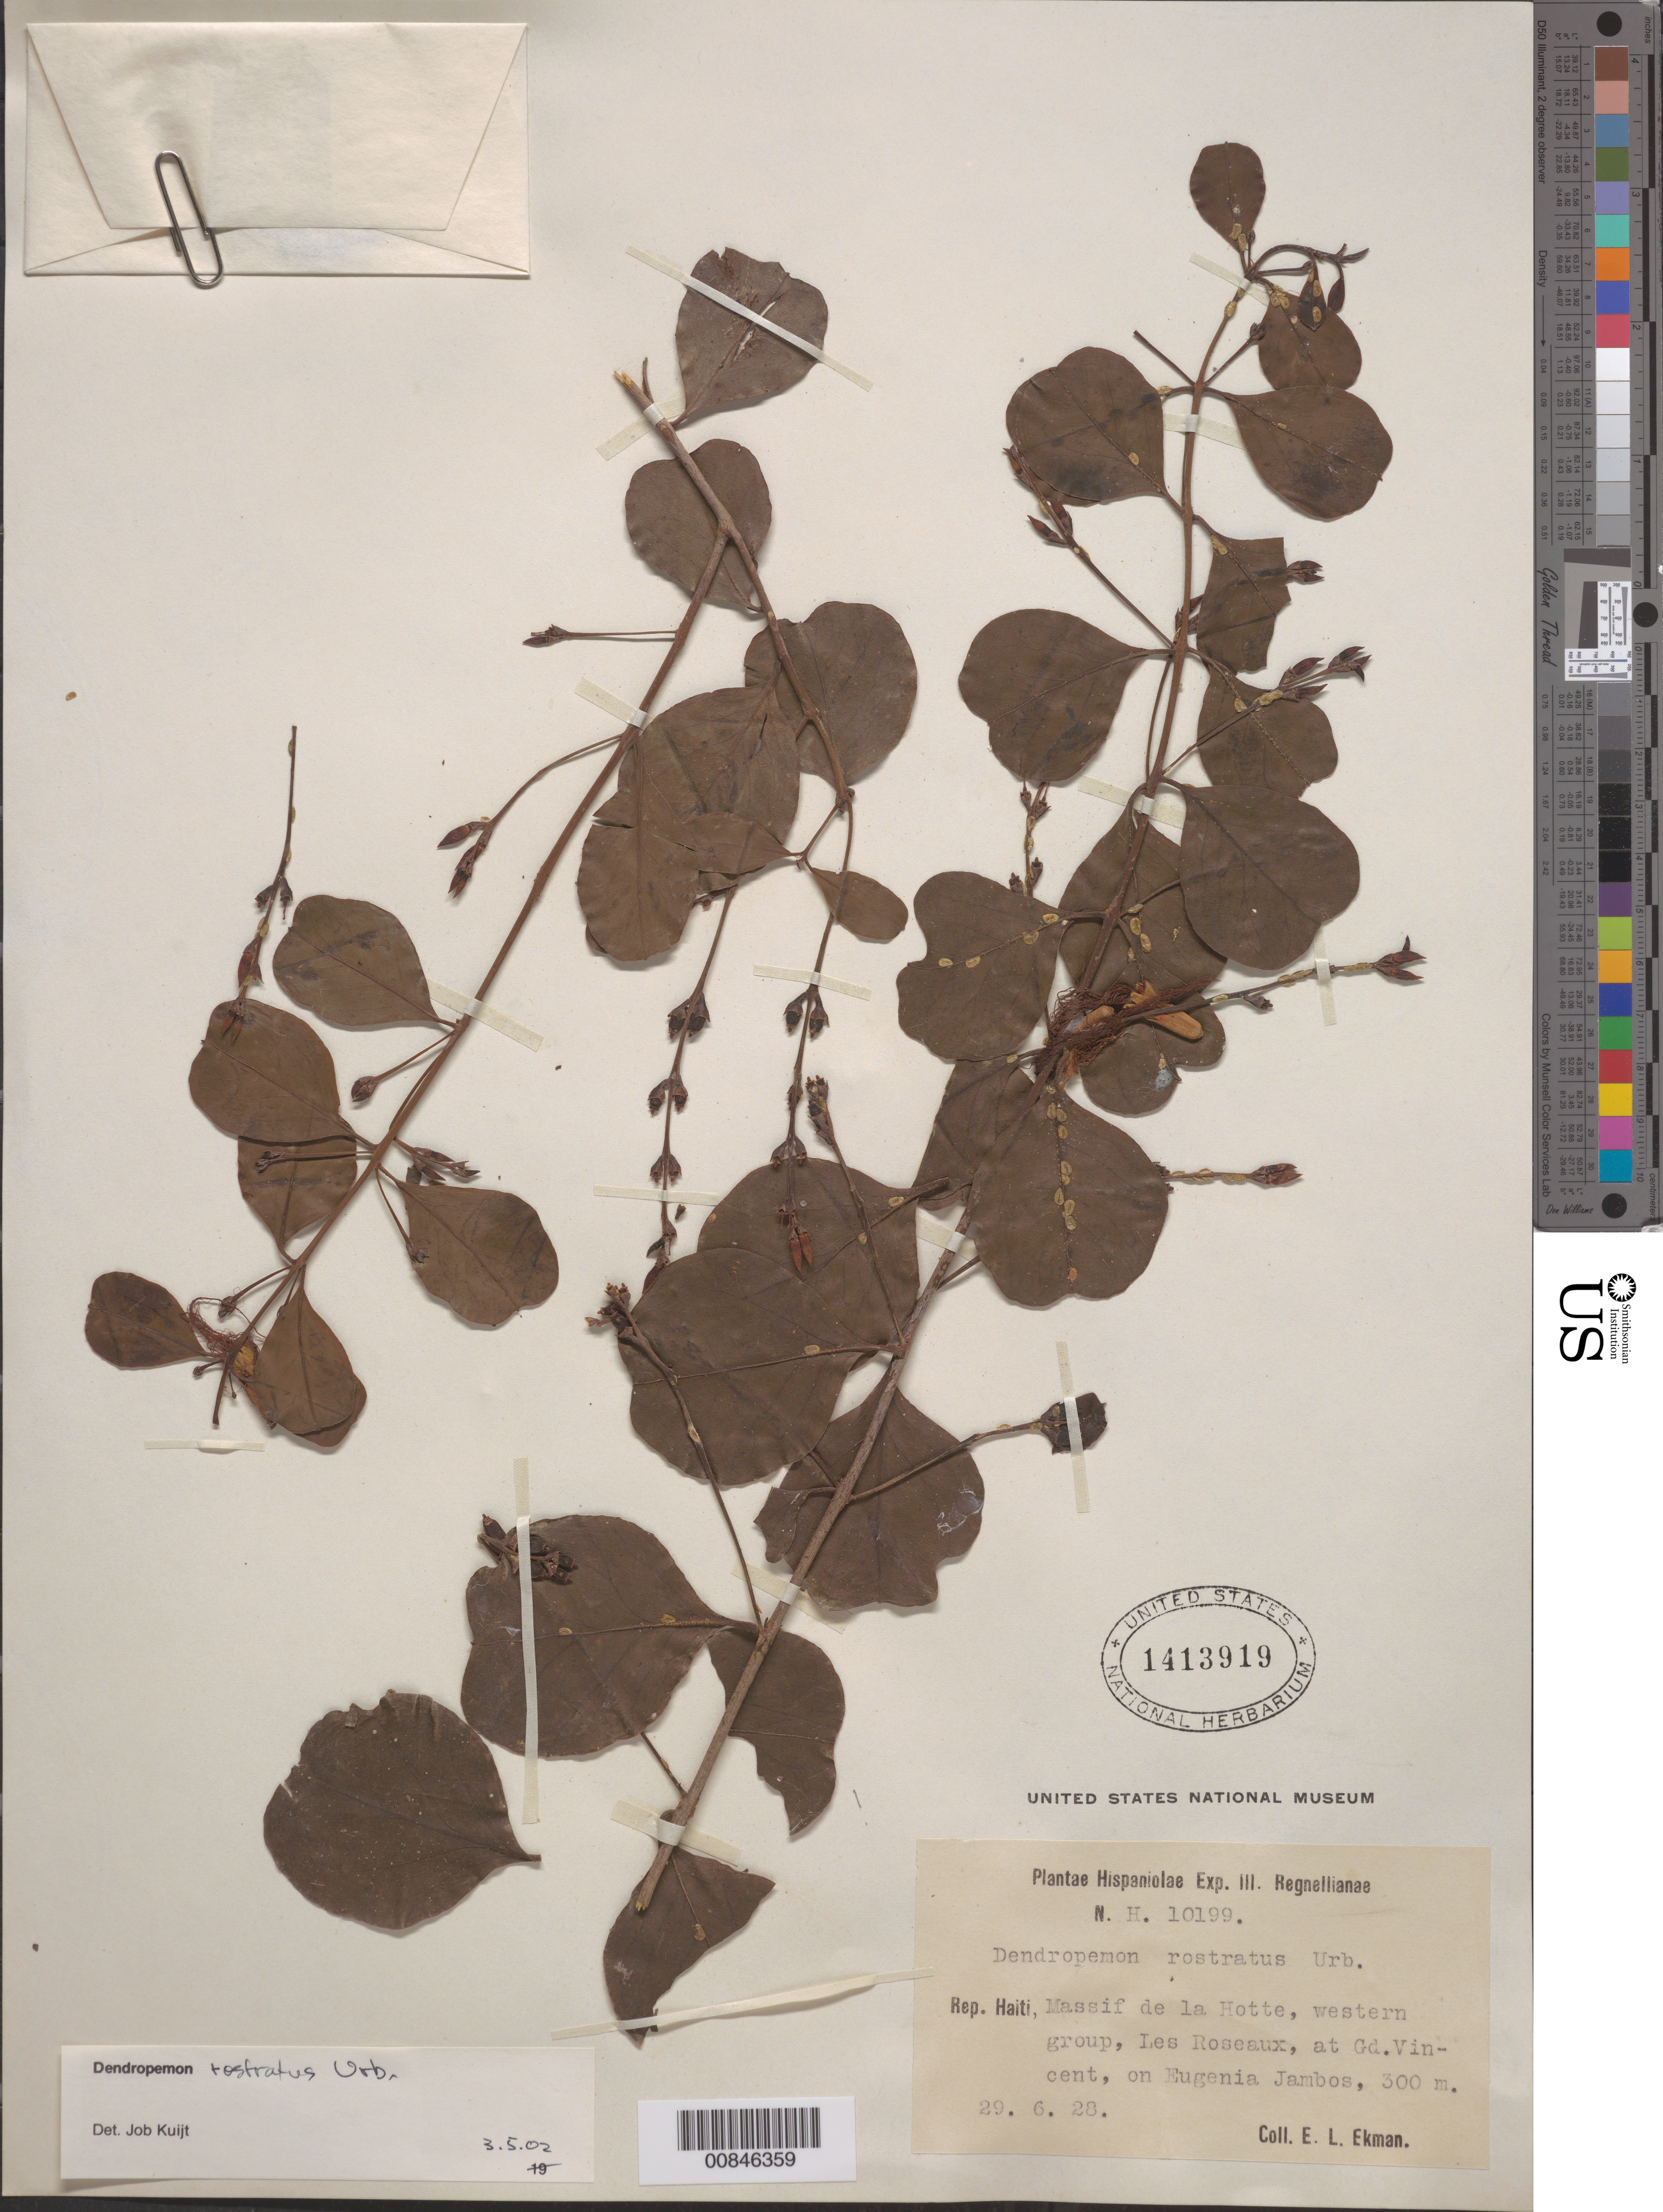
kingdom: Plantae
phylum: Tracheophyta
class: Magnoliopsida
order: Santalales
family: Loranthaceae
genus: Dendropemon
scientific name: Dendropemon rostratus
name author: Urb.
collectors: E. L. Ekman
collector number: H 10199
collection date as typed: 29 Jun 1928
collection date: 1928-06-29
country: Haiti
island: Hispaniola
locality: Massif de la Hotte, western group, Les Roseaux, at Gd. Vincent.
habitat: On Eugenia Jambos.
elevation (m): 300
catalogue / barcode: US 1413919